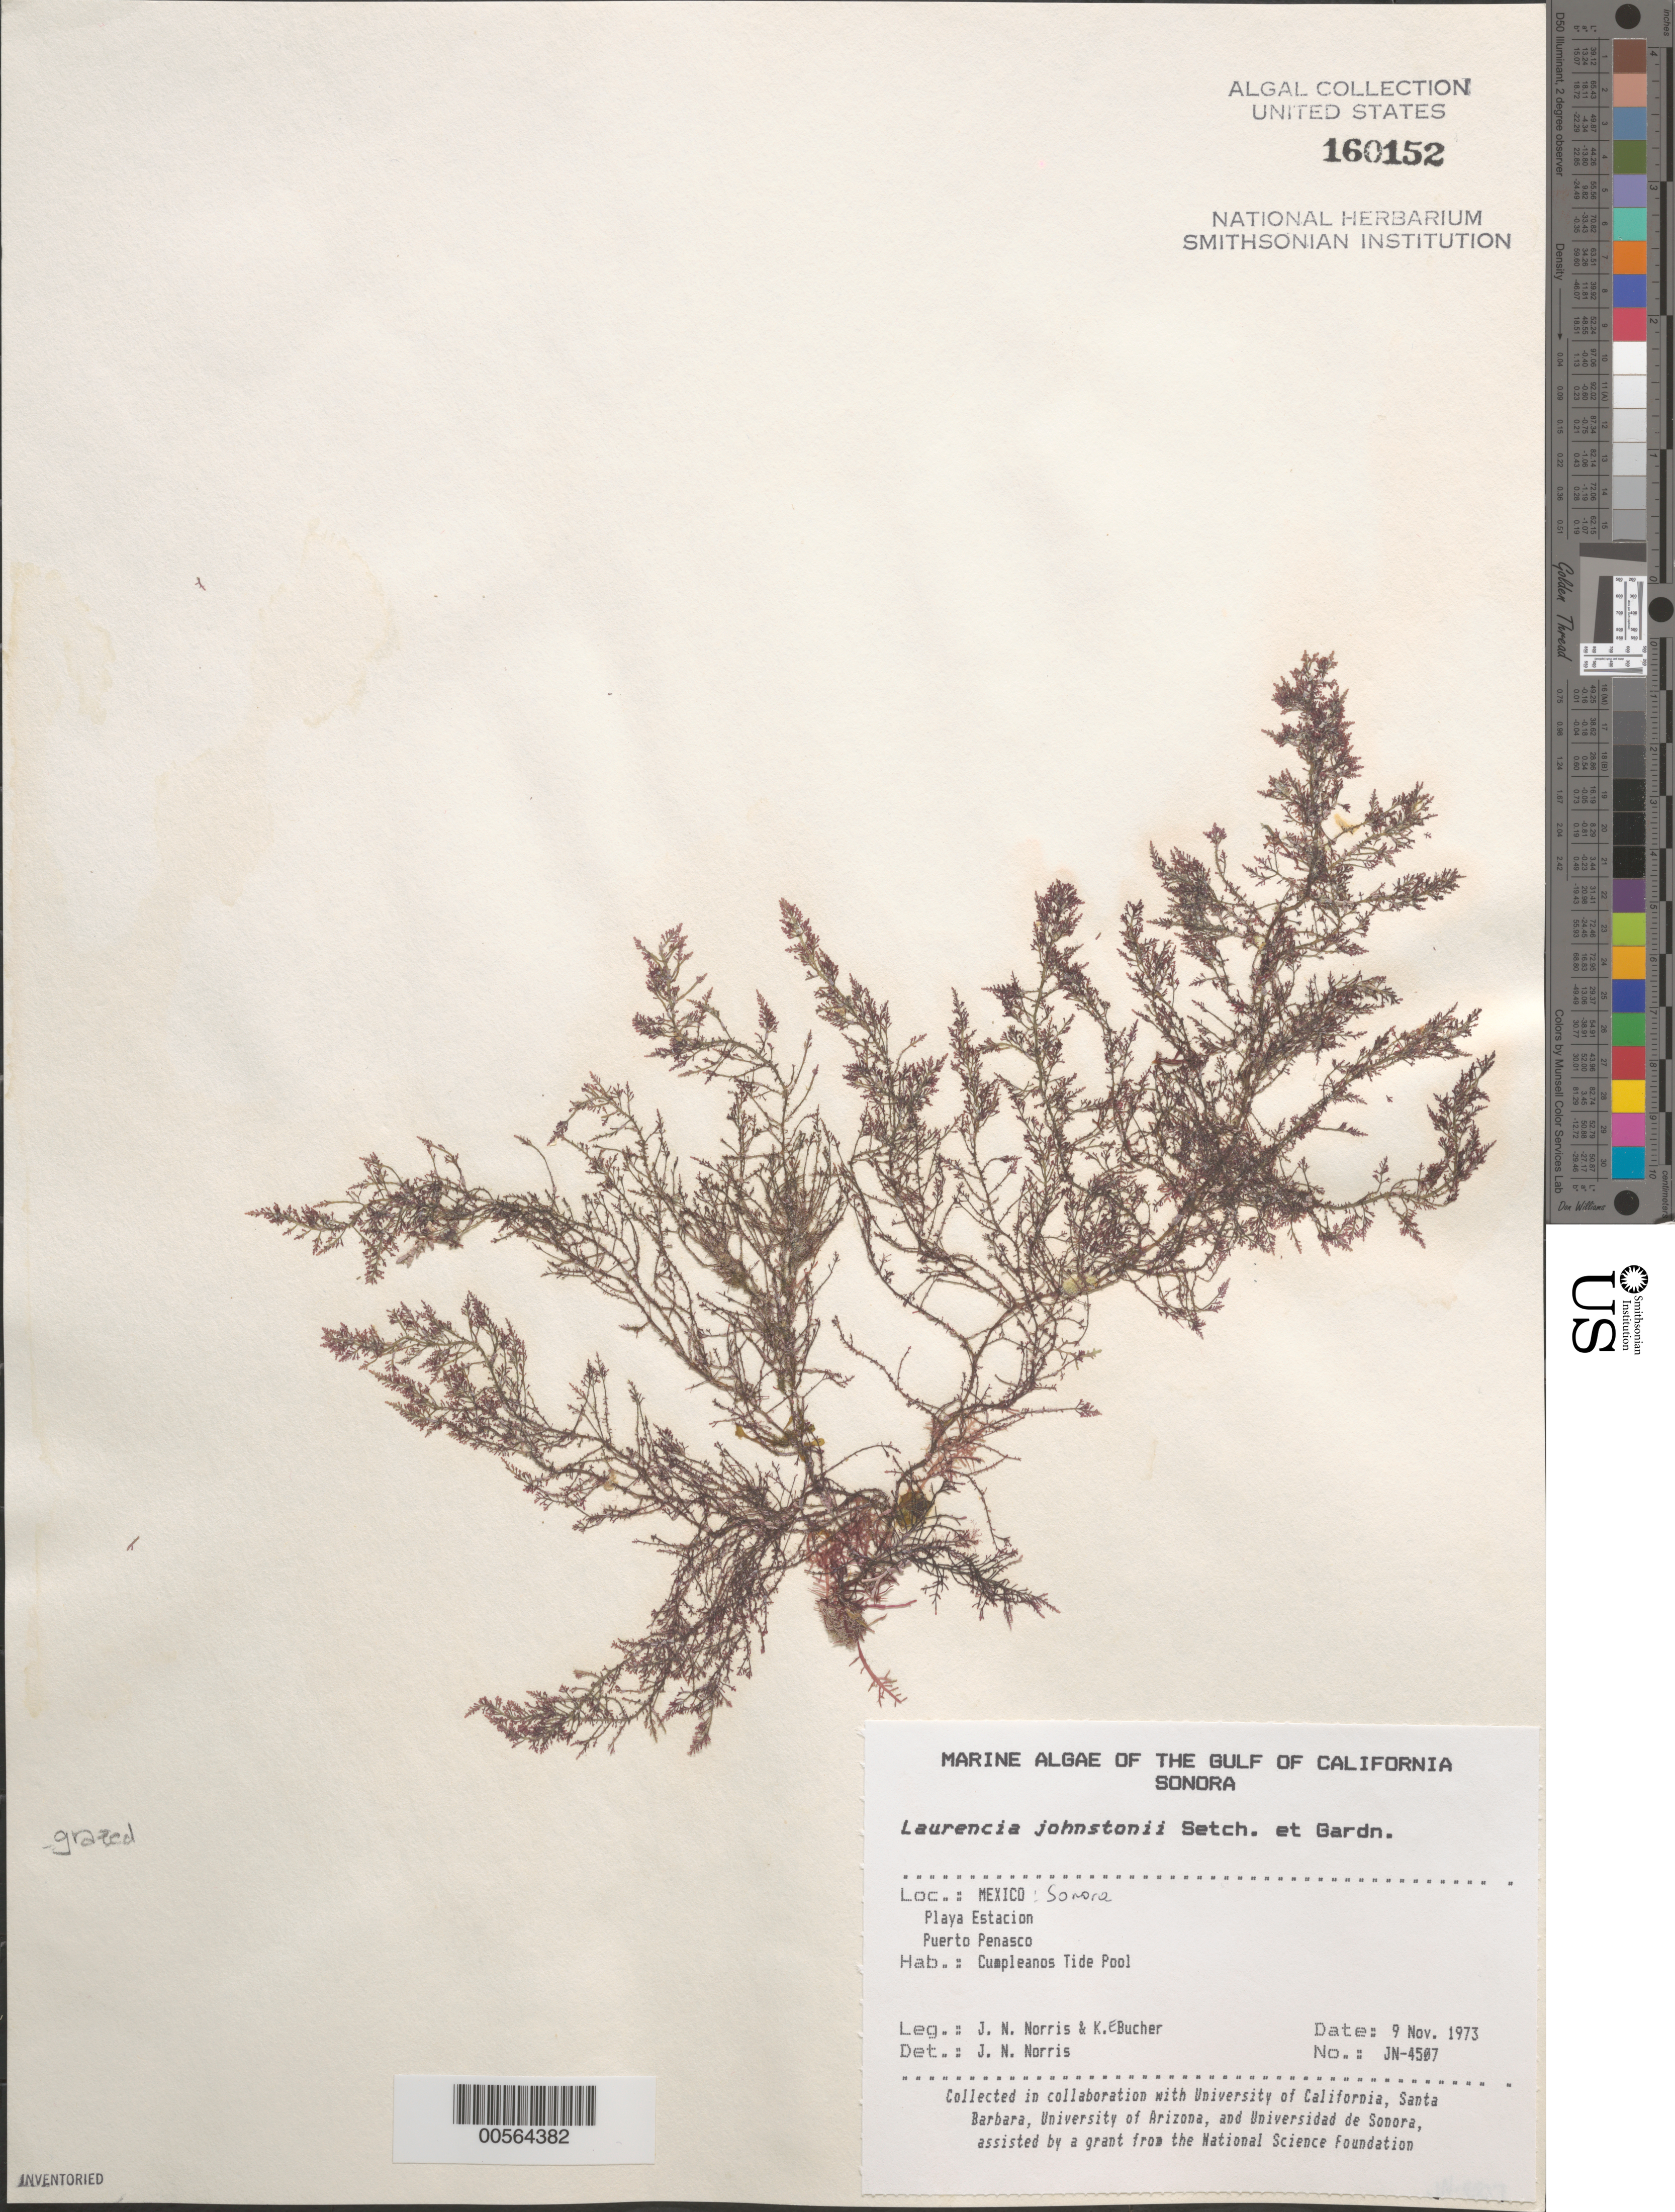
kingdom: Plantae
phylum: Rhodophyta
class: Florideophyceae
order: Ceramiales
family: Rhodomelaceae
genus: Laurencia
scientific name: Laurencia johnstonii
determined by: Norris, James N.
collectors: J. N. Norris & K. E. Bucher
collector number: JN-4507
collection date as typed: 09 Nov 1973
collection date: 1973-11-09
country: Mexico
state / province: Sonora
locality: Playa Estacion, Puerto Penasco, Cumpleanos Tide Pool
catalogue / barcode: US 160152